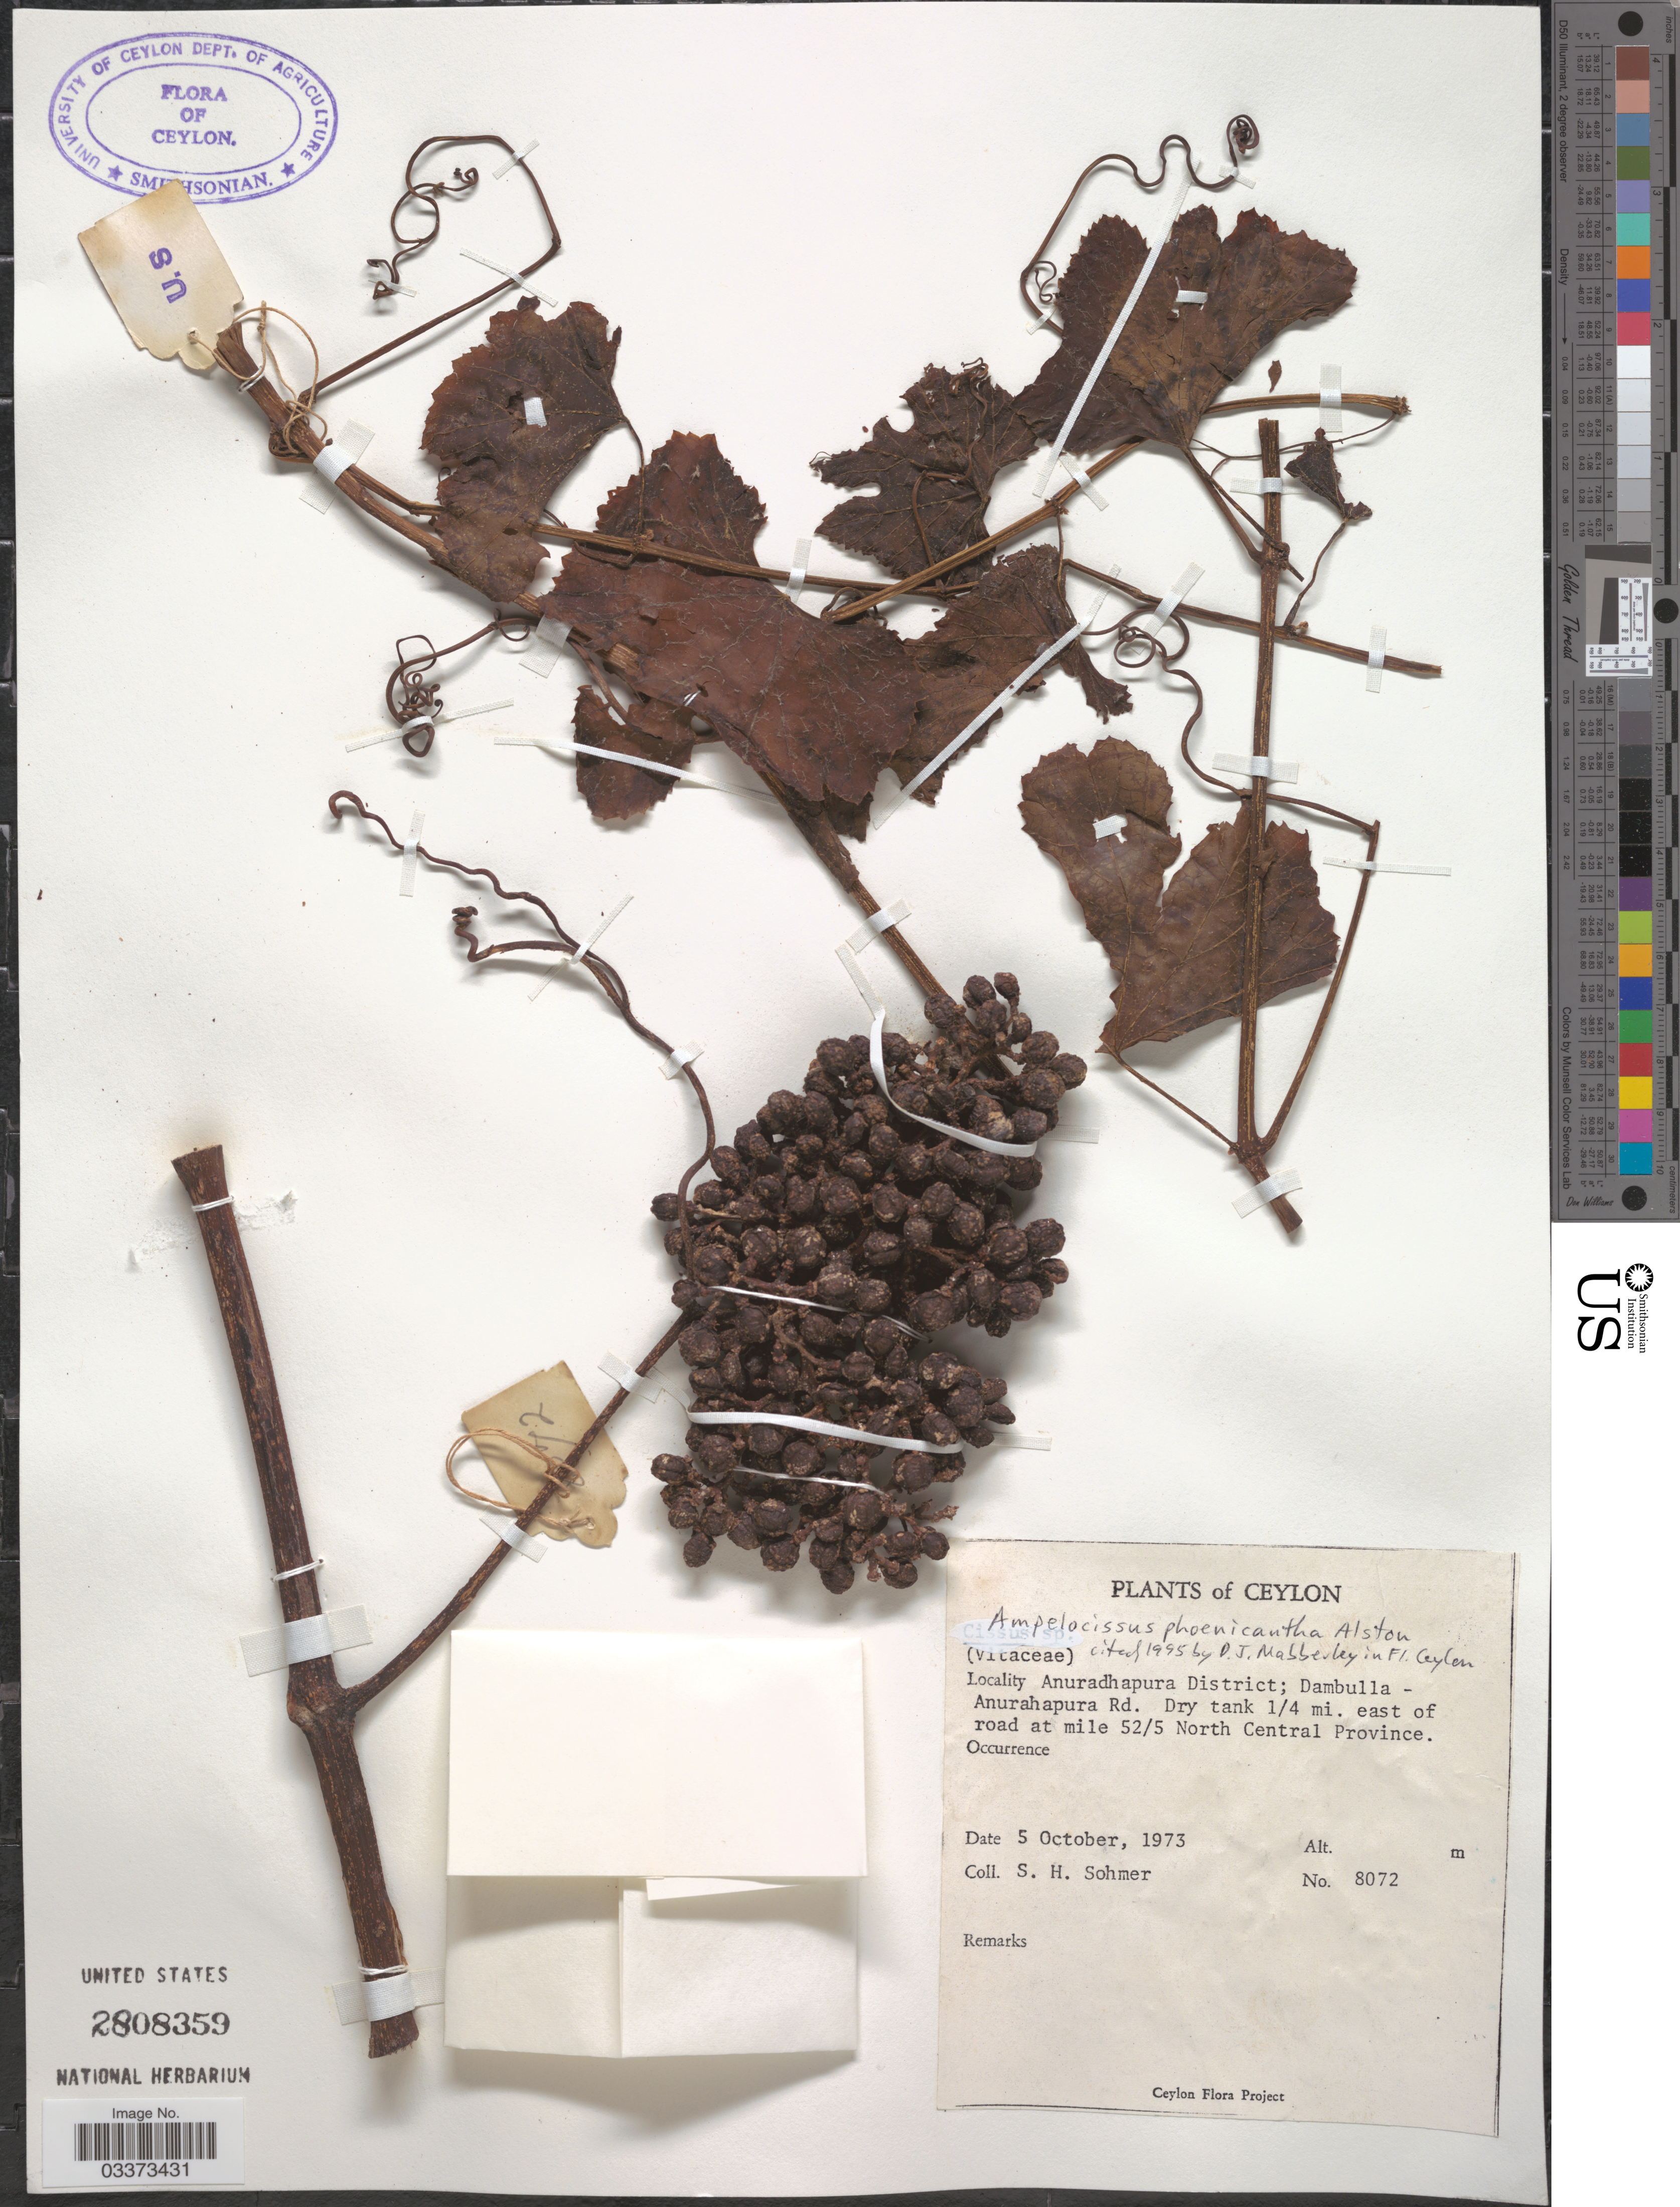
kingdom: Plantae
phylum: Tracheophyta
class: Magnoliopsida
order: Vitales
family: Vitaceae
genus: Ampelocissus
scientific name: Ampelocissus phoenicantha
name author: Alston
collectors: S. H. Sohmer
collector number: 8072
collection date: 1973-10-05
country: Sri Lanka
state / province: North Central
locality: Ceylon. Anuradhapura District; Dambulla - Anuradhapura Rd. Dry tank 1/4 mi. east of road at mile 52/5.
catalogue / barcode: US 2808359